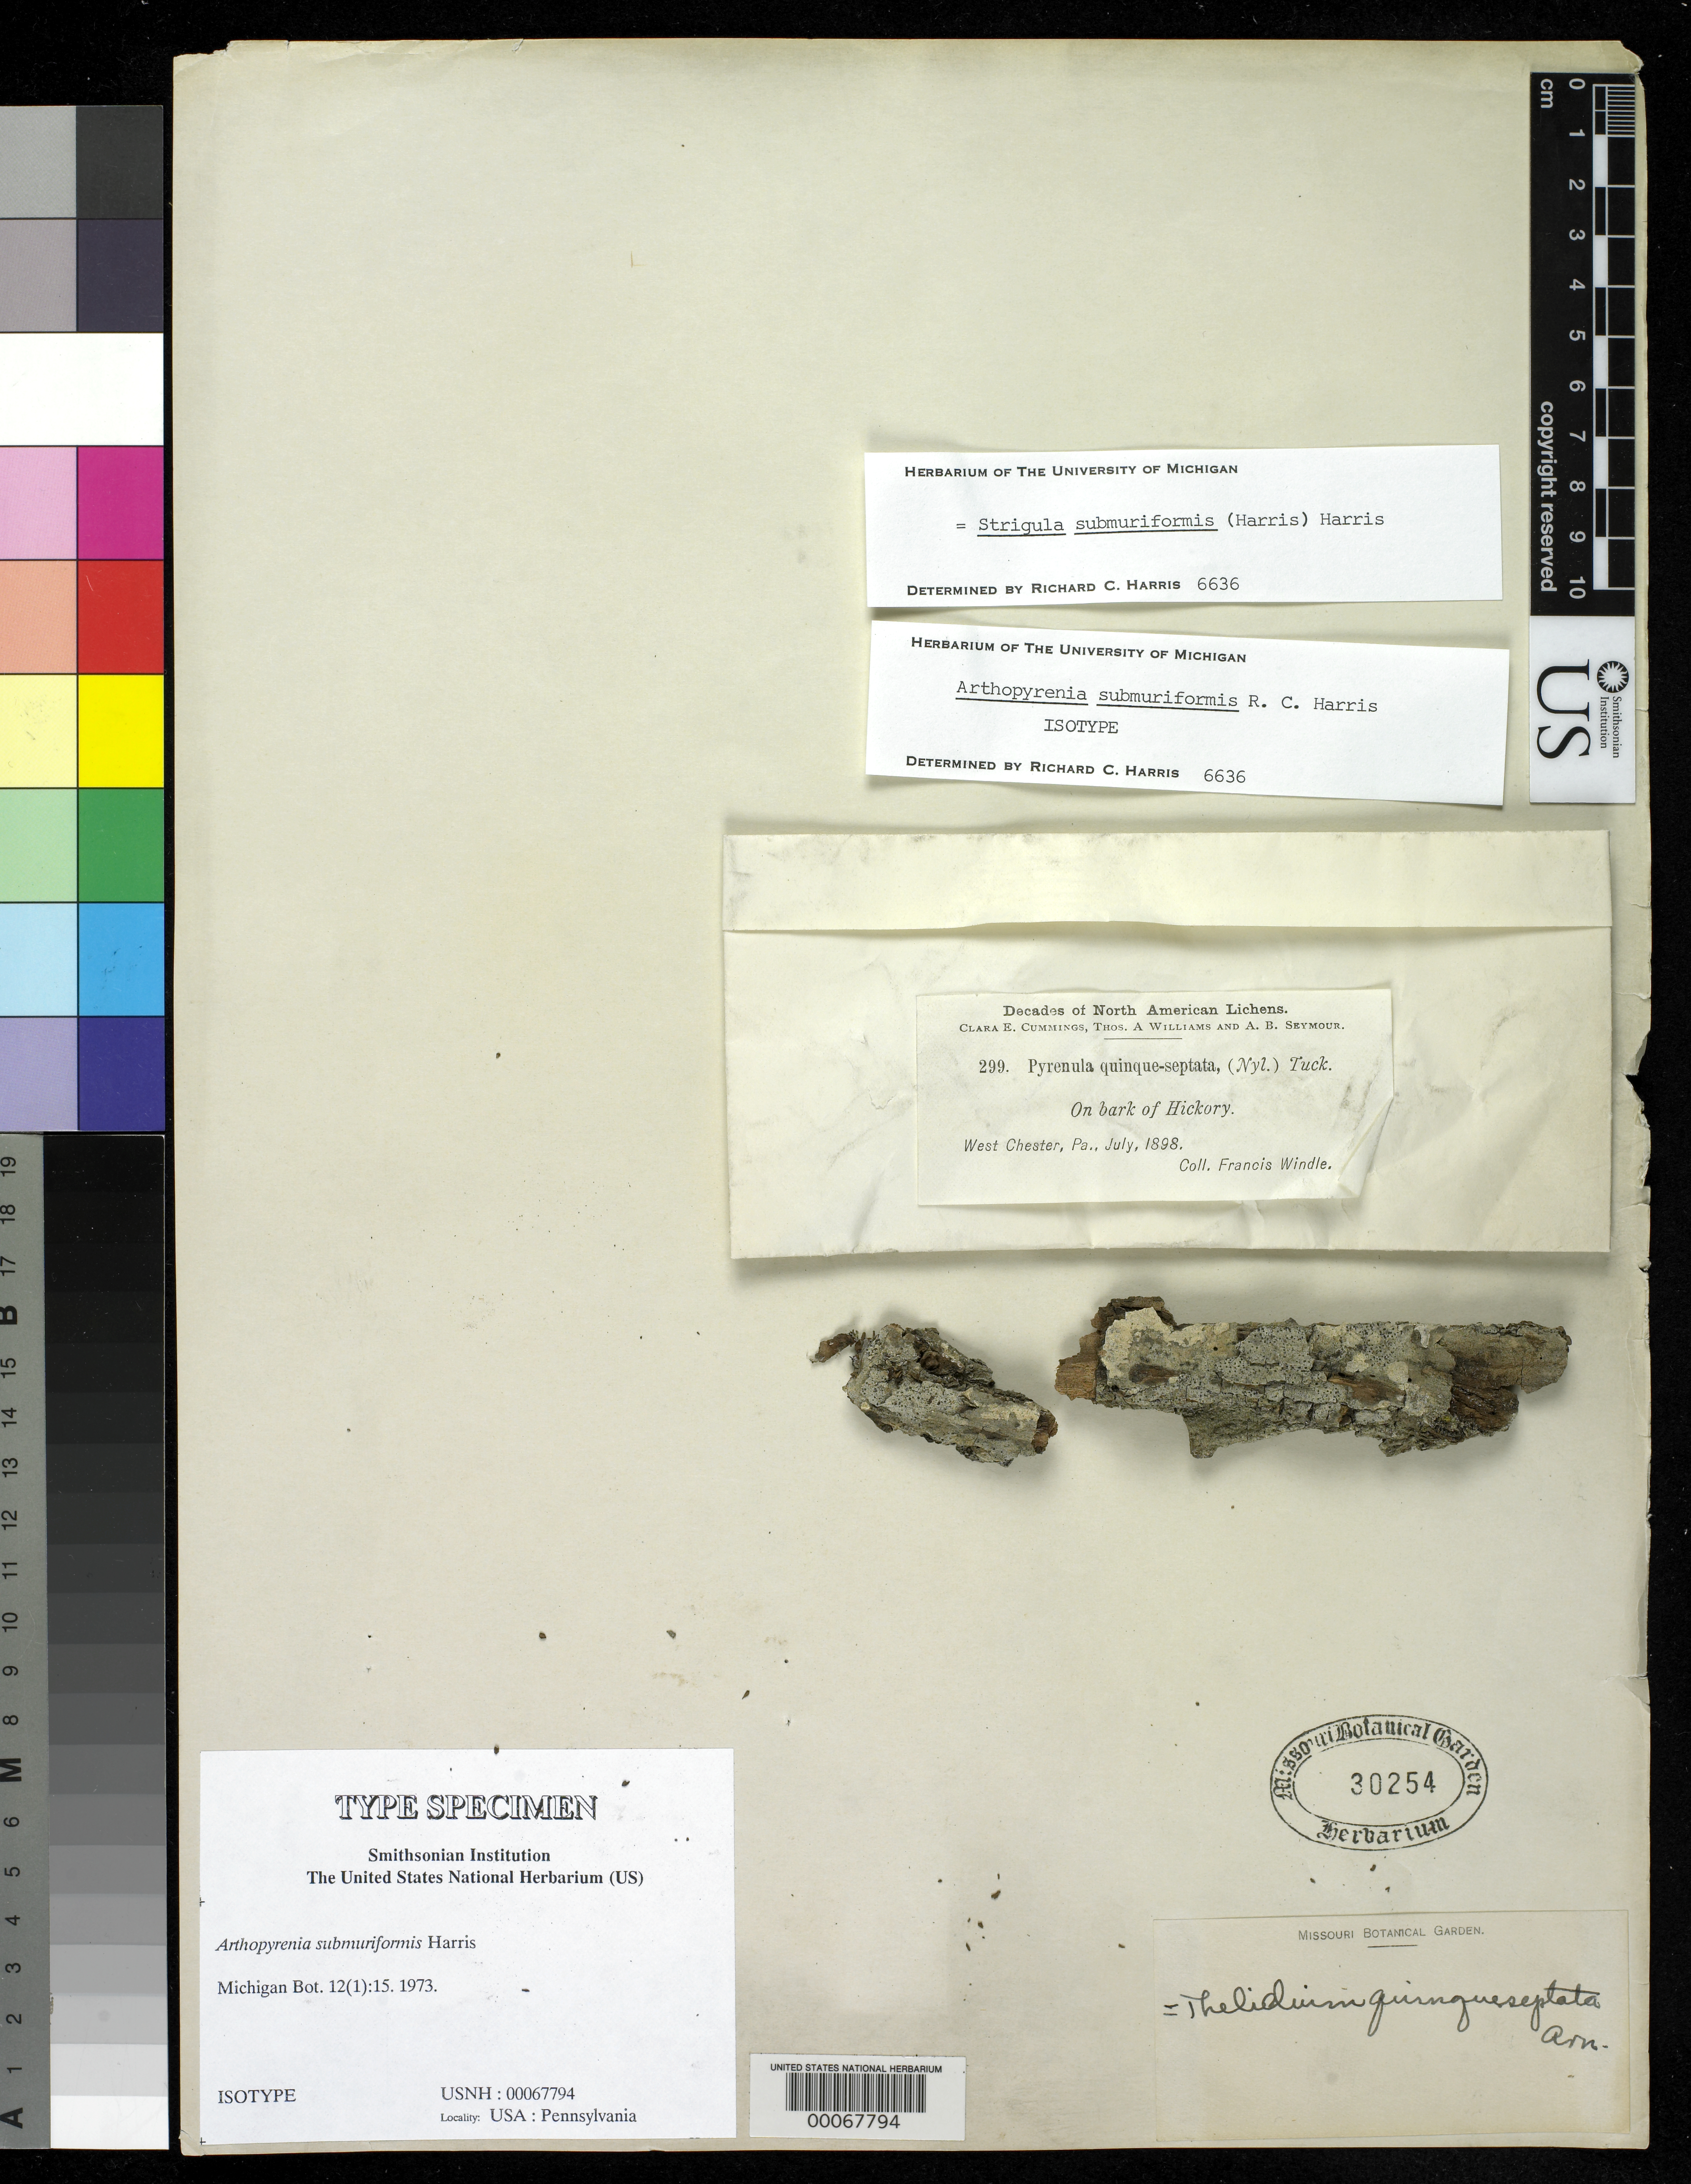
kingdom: Fungi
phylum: Ascomycota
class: Dothideomycetes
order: Pleosporales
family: Arthopyreniaceae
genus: Arthopyrenia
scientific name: Arthopyrenia submuriformis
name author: R.C. Harris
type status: Isotype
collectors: F. Windle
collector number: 299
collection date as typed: Jul 1898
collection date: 1898-07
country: United States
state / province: Pennsylvania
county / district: Chester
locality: West Chester.